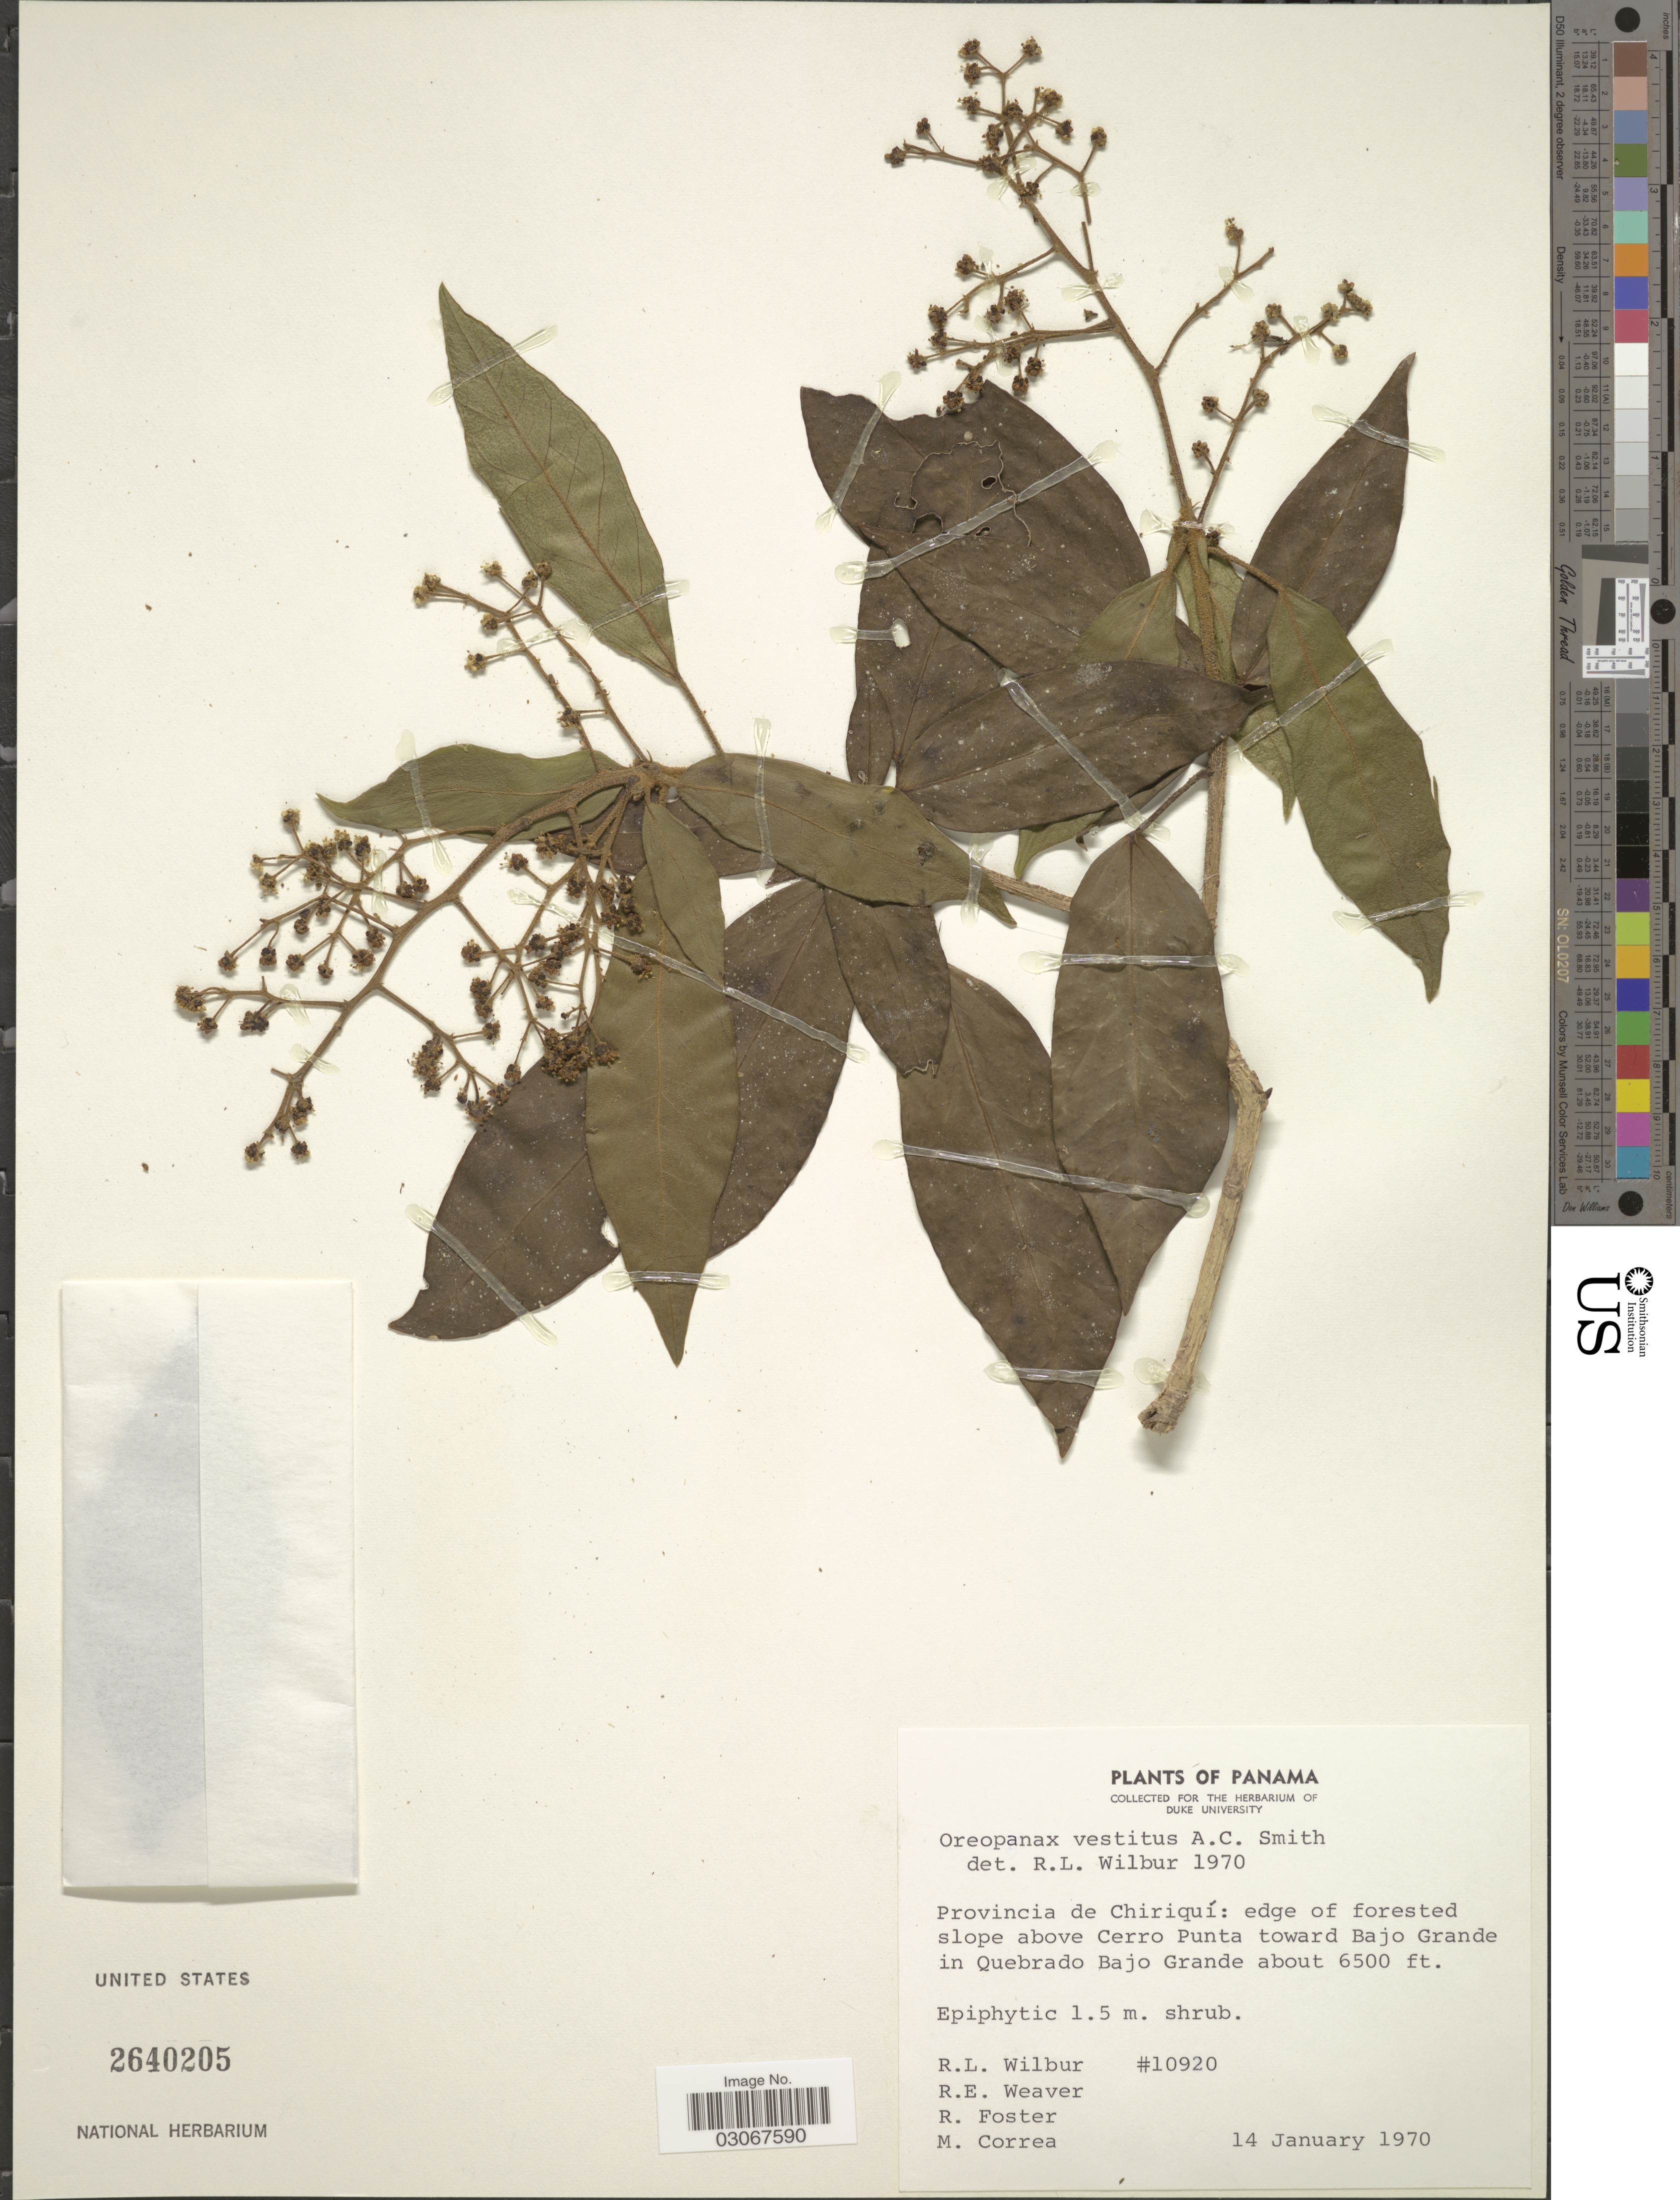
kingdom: Plantae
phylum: Tracheophyta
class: Magnoliopsida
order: Apiales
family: Araliaceae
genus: Oreopanax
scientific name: Oreopanax vestitus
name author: A.C. Sm.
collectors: R. L. Wilbur, R. E. Weaver, R. Foster & M. Correa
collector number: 10920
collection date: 1970-01-14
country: Panama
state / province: Chiriqui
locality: Edge of forested slope above Cerro Punta toward Bajo Grande in Quebrada Bajo Grande.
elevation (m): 1981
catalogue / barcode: US 2640205